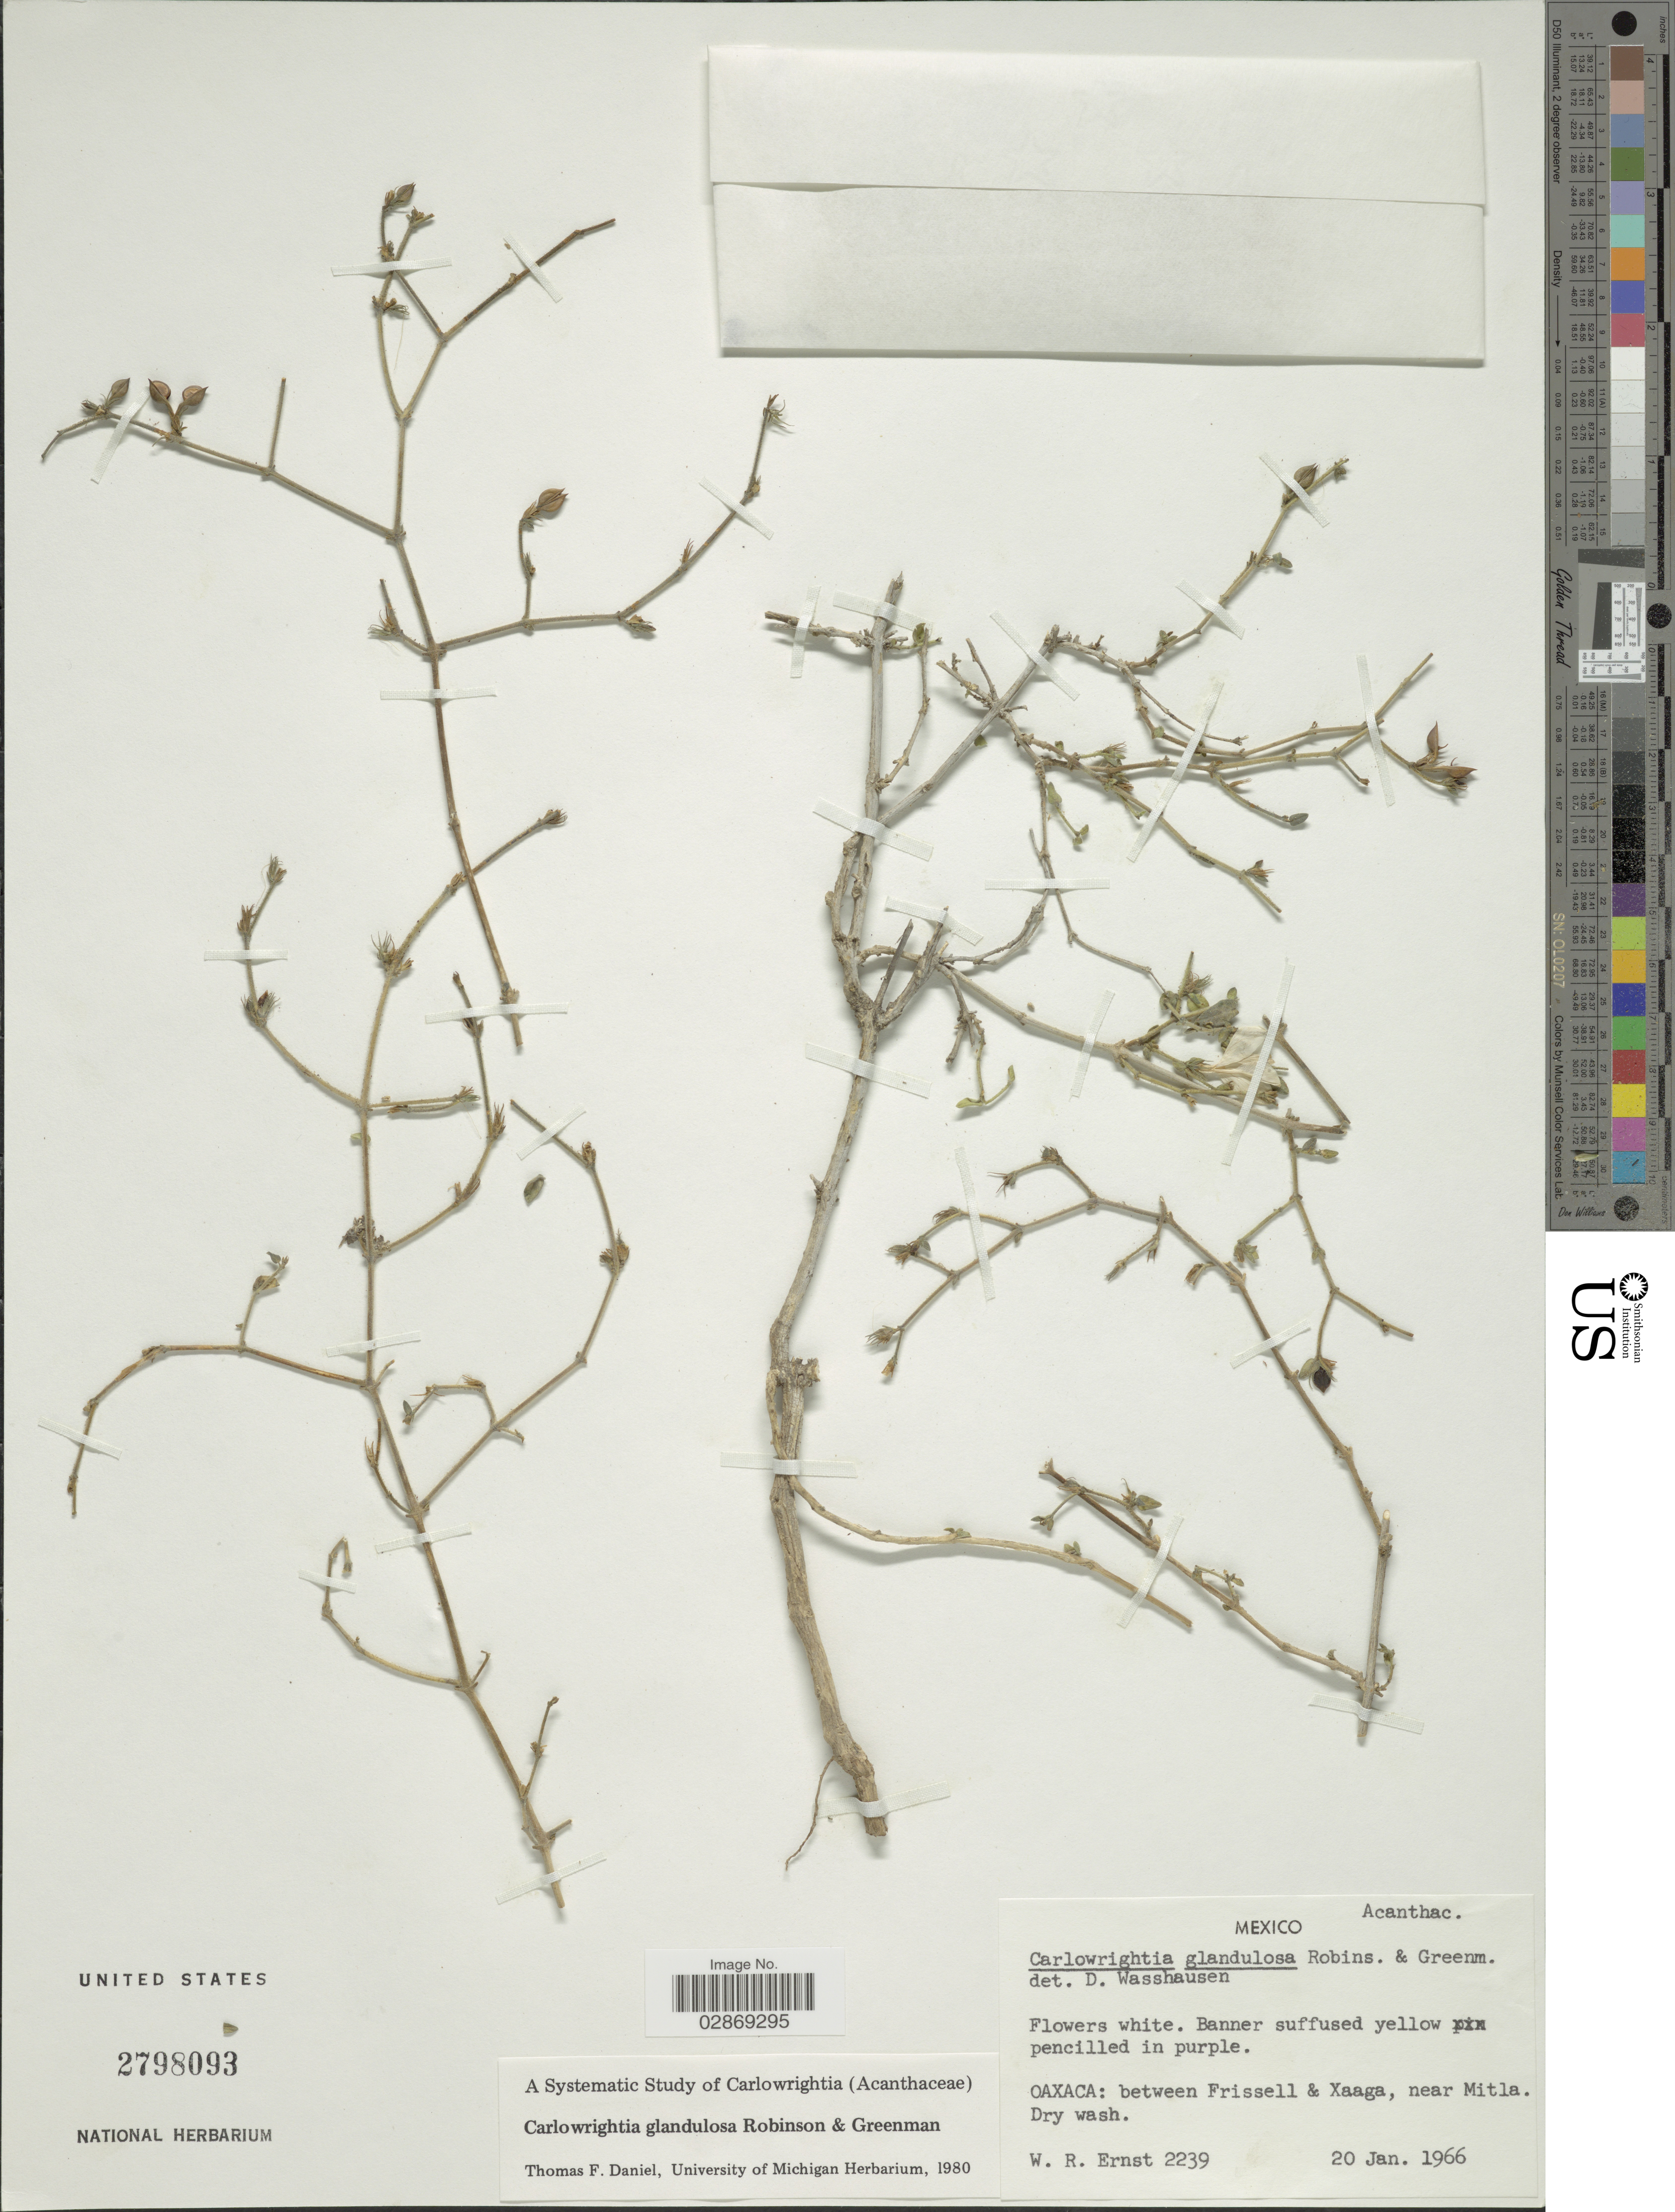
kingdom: Plantae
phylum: Tracheophyta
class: Magnoliopsida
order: Lamiales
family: Acanthaceae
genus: Carlowrightia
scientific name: Carlowrightia neesiana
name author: (Schauer ex Nees) T.F. Daniel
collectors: W. R. Ernst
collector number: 2239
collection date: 1966-01-20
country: Mexico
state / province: Oaxaca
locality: Oaxaca: between Frissell & Xaaga, near Mitla.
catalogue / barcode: US 2798093